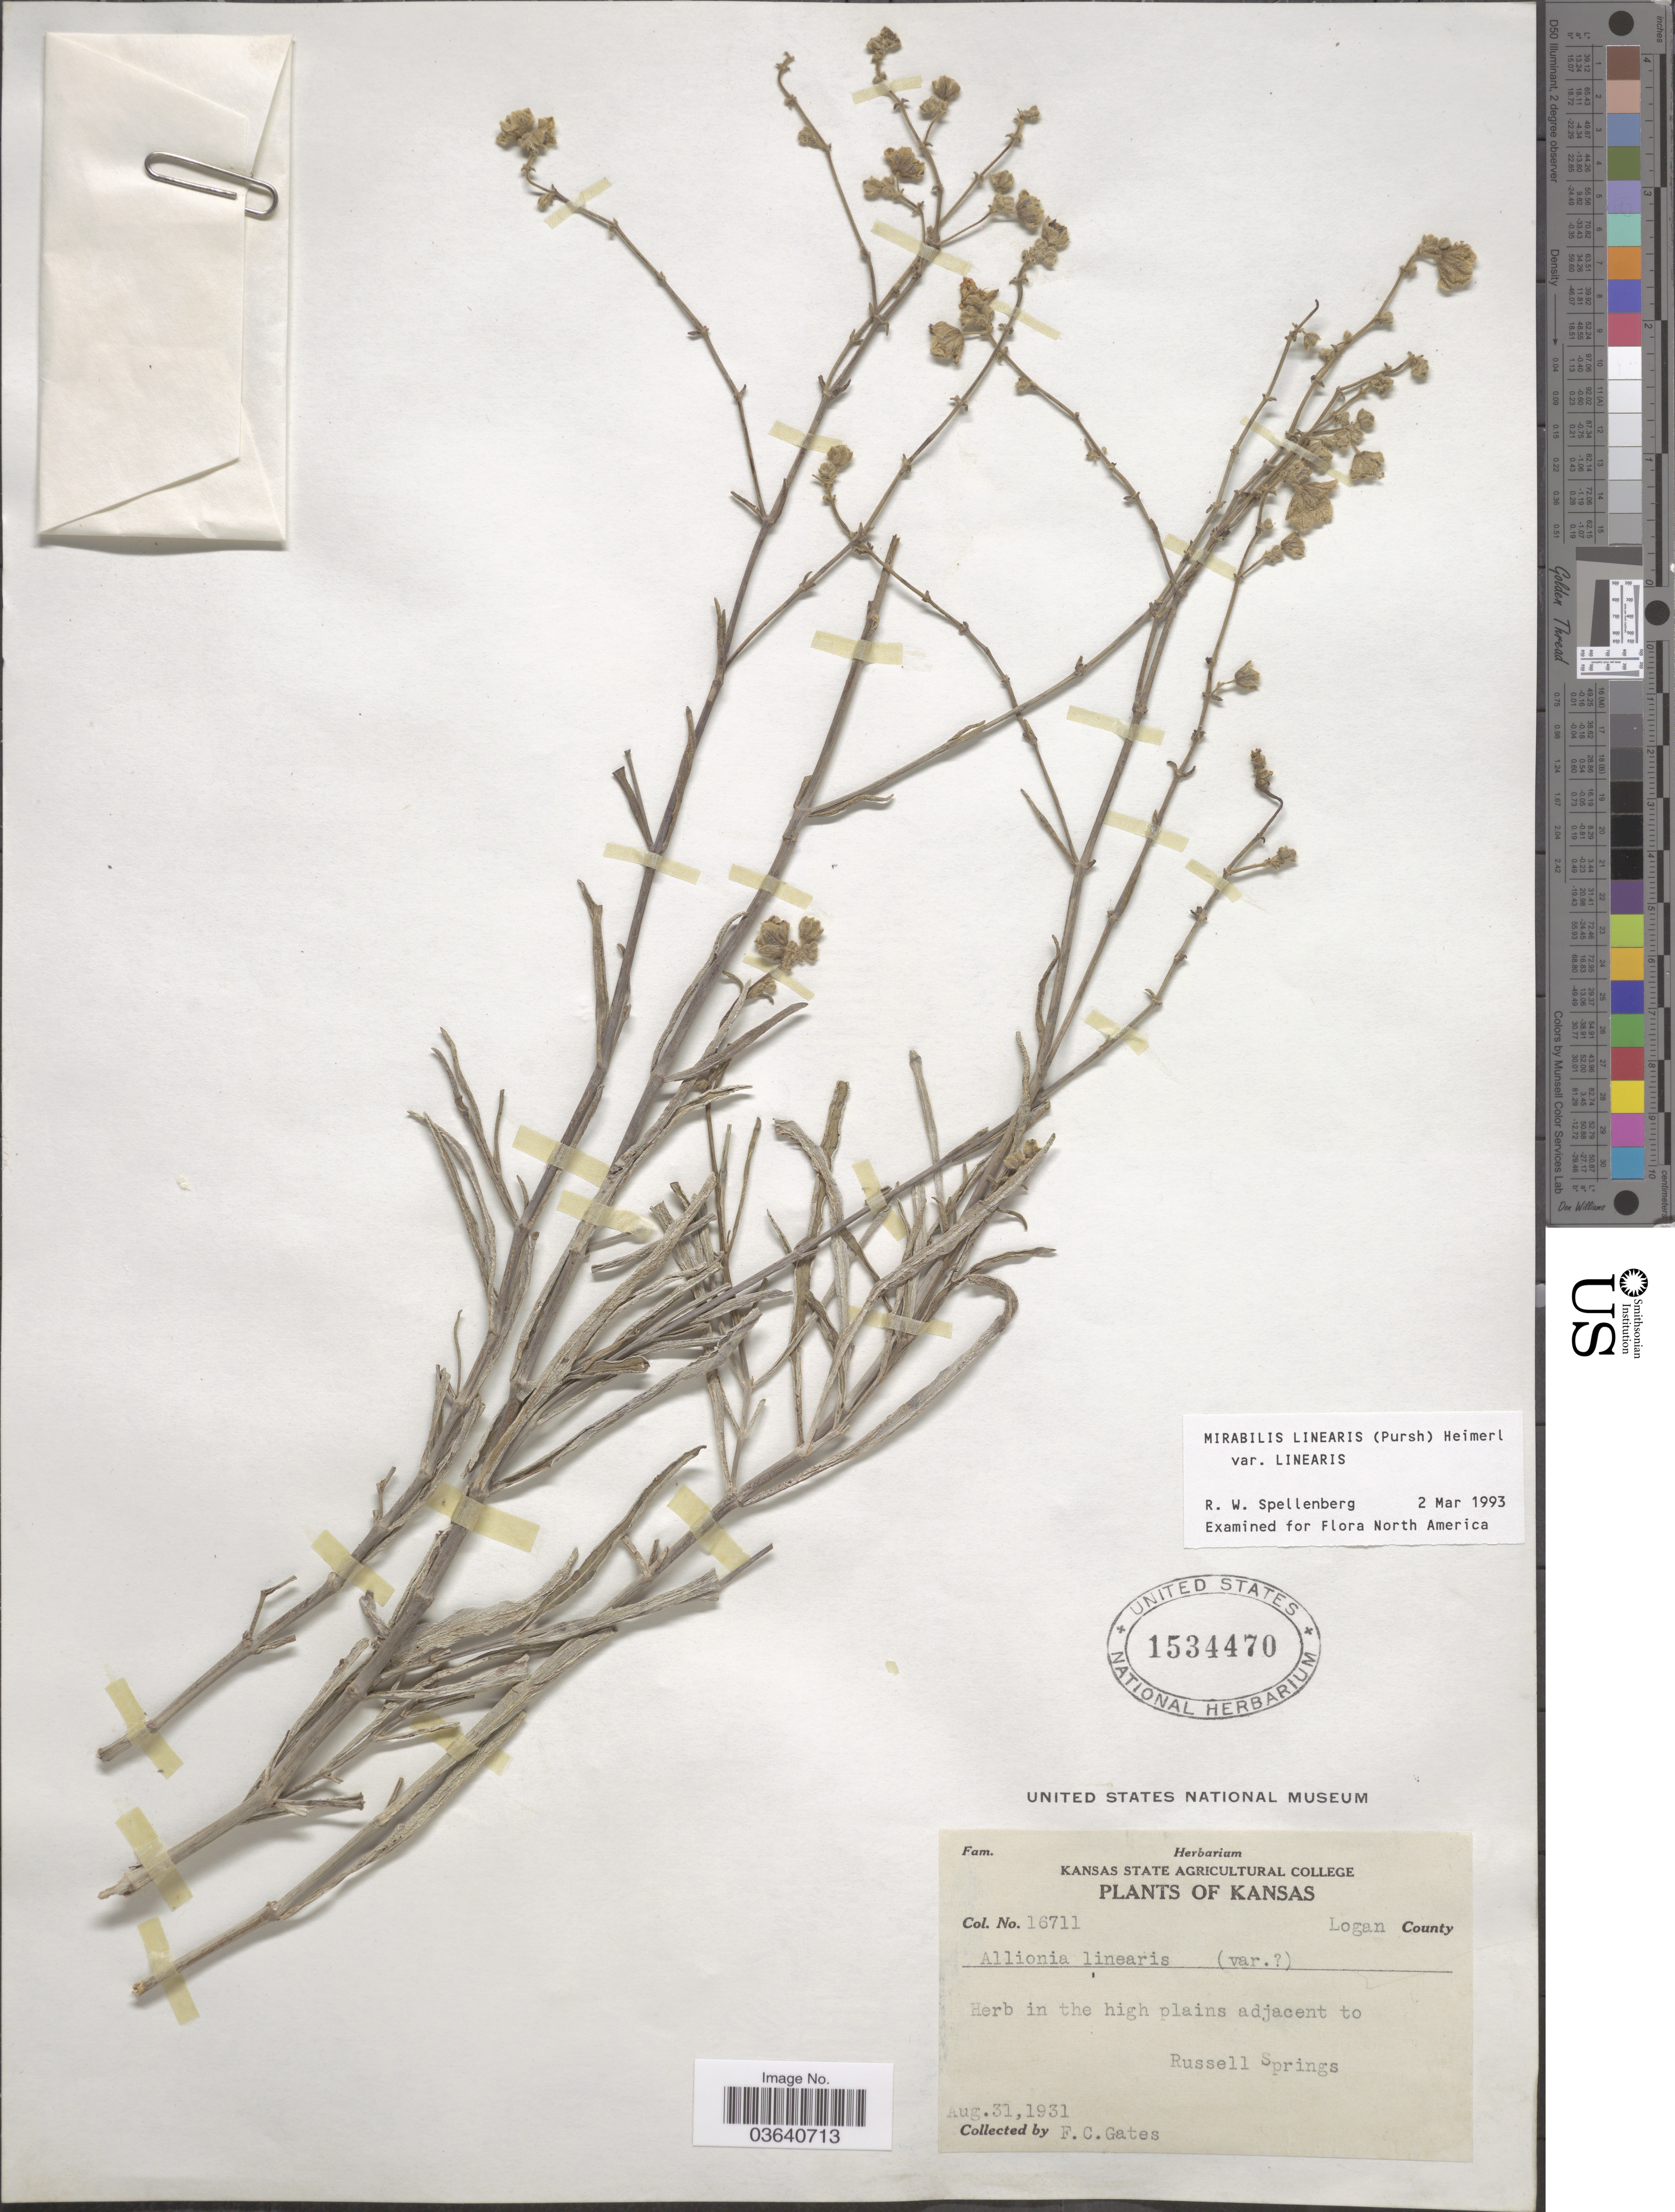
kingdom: Plantae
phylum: Tracheophyta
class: Magnoliopsida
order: Caryophyllales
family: Nyctaginaceae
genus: Mirabilis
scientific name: Mirabilis linearis var. linearis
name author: (Pursh) Heimerl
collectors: F. C. Gates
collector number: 16711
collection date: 1931-08-31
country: United States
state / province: Kansas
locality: Logan County. In the high plains adjacent to Russell Springs.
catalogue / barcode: US 1534470